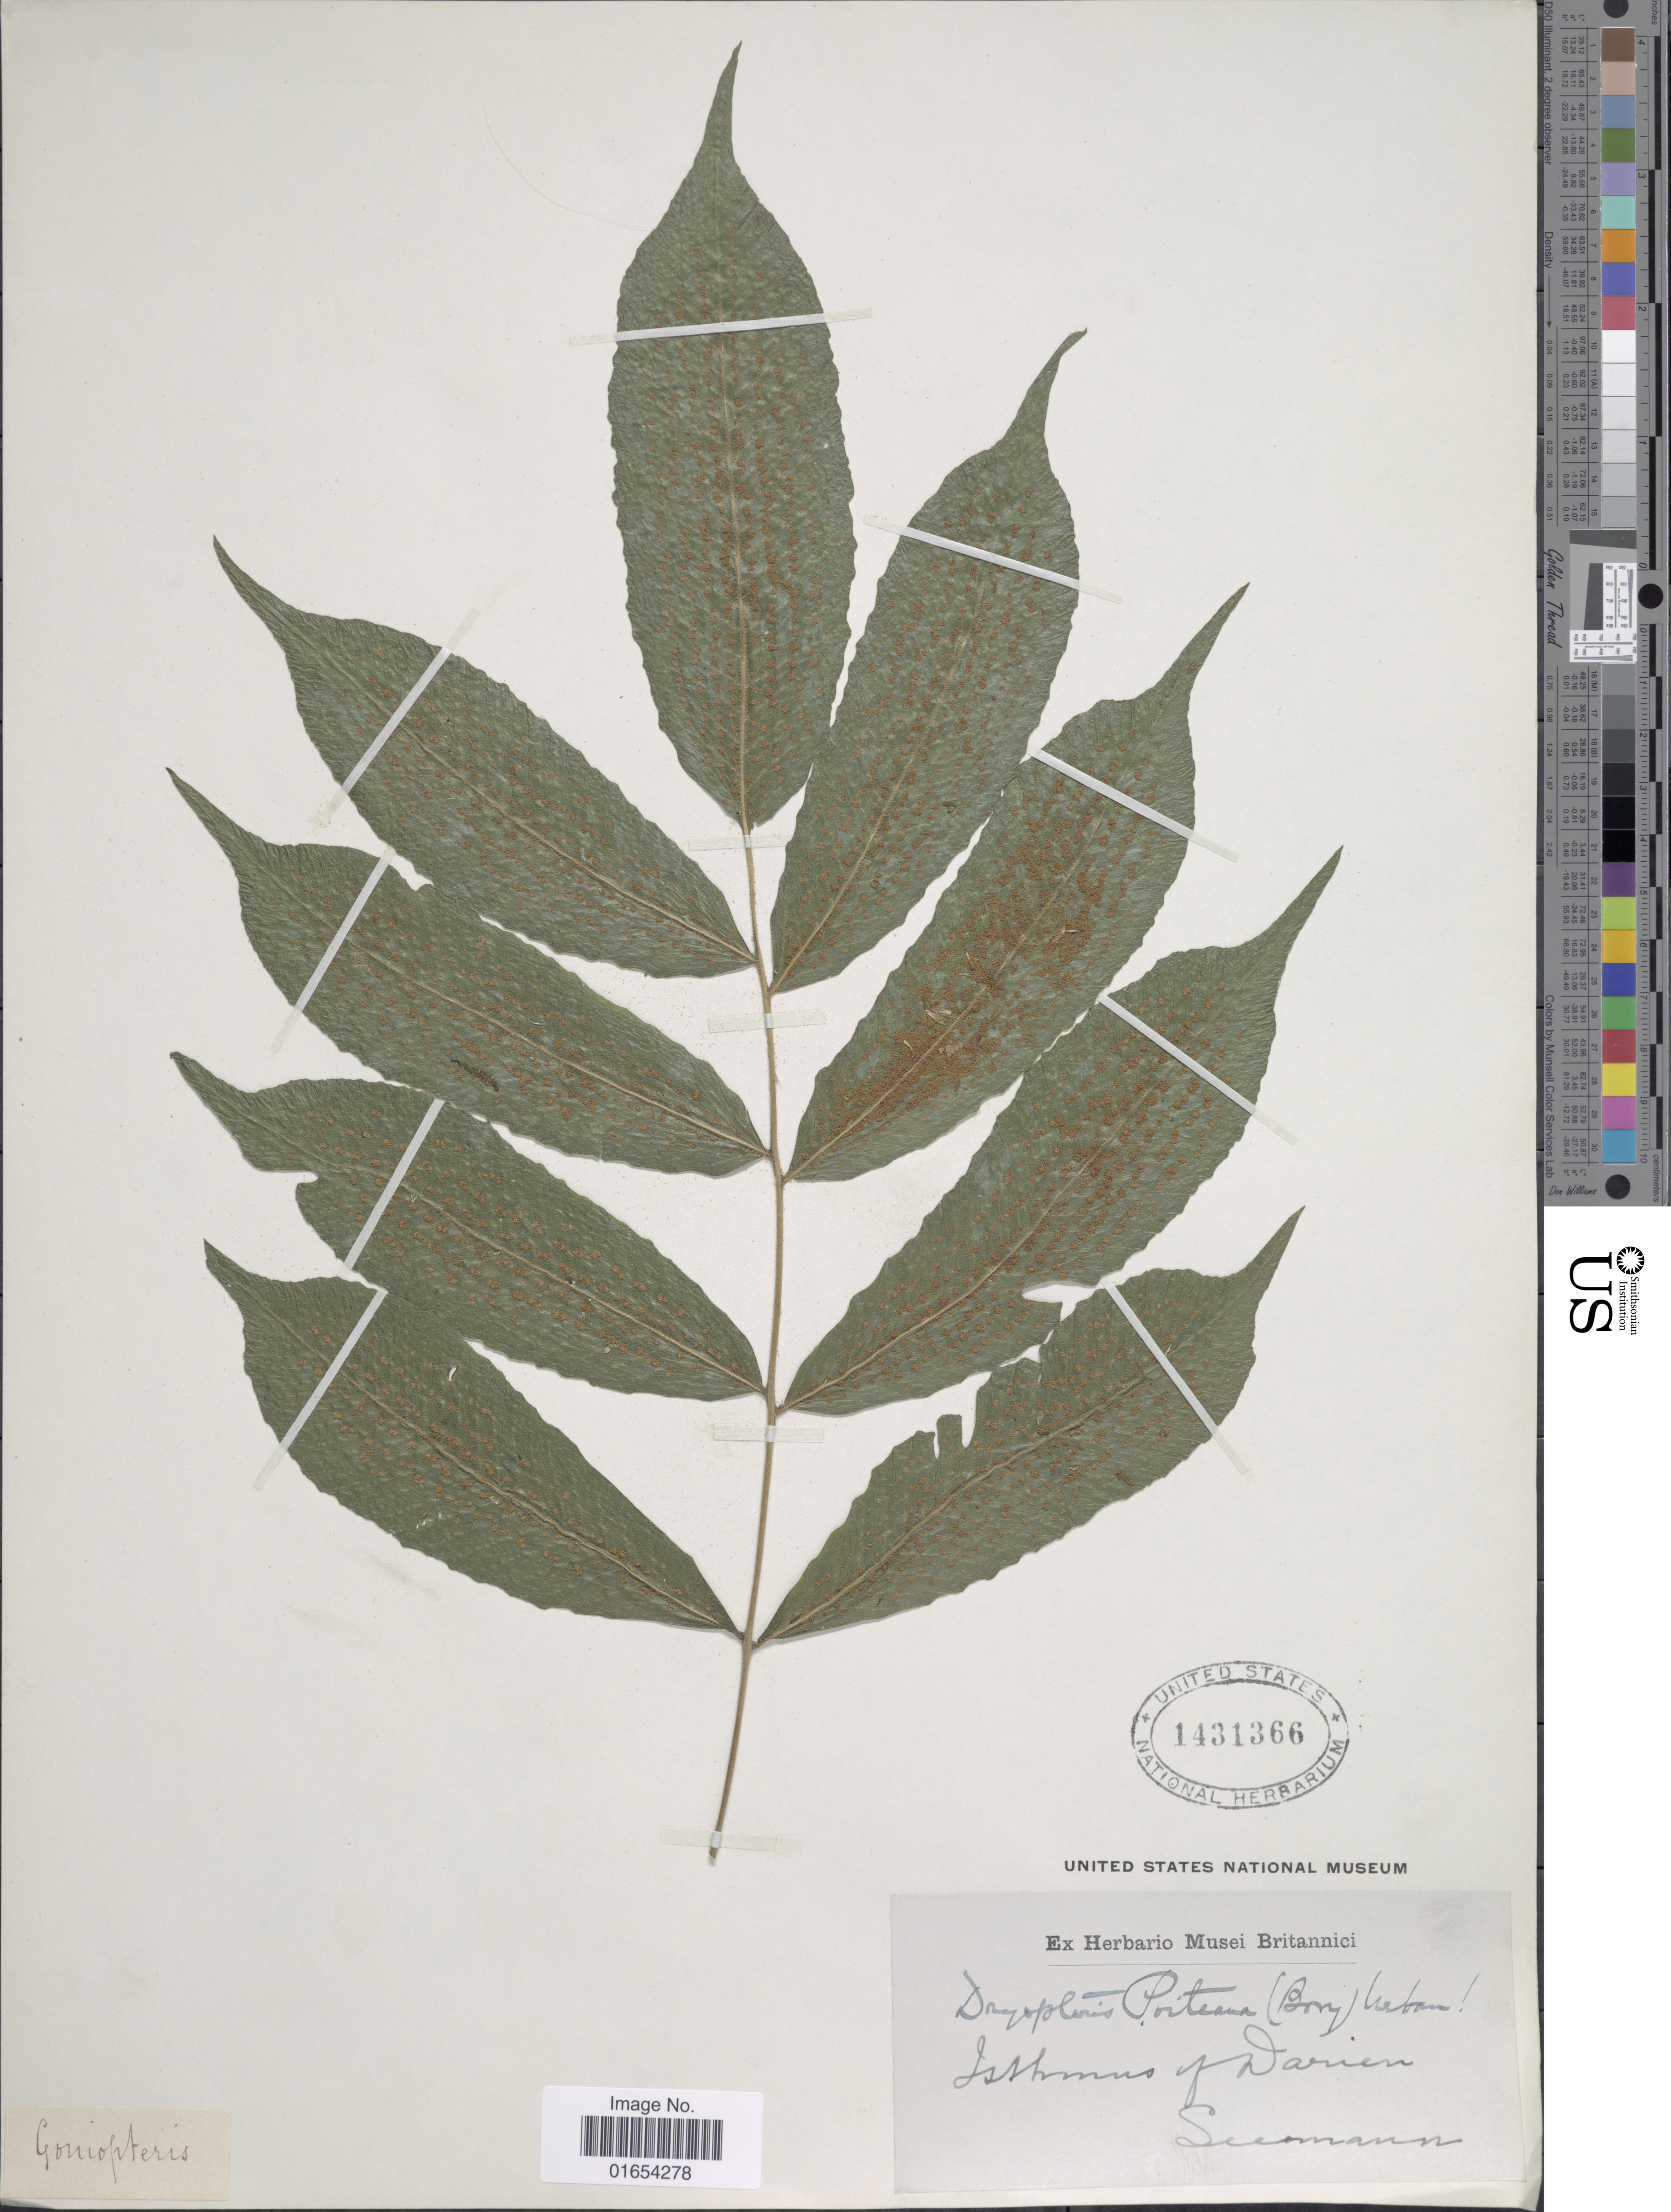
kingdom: Plantae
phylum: Tracheophyta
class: Polypodiopsida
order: Polypodiales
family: Thelypteridaceae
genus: Goniopteris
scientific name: Goniopteris poiteana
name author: (Bory) Ching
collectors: -. Seemann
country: Panama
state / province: Darién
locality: Darien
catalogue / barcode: US 1431366